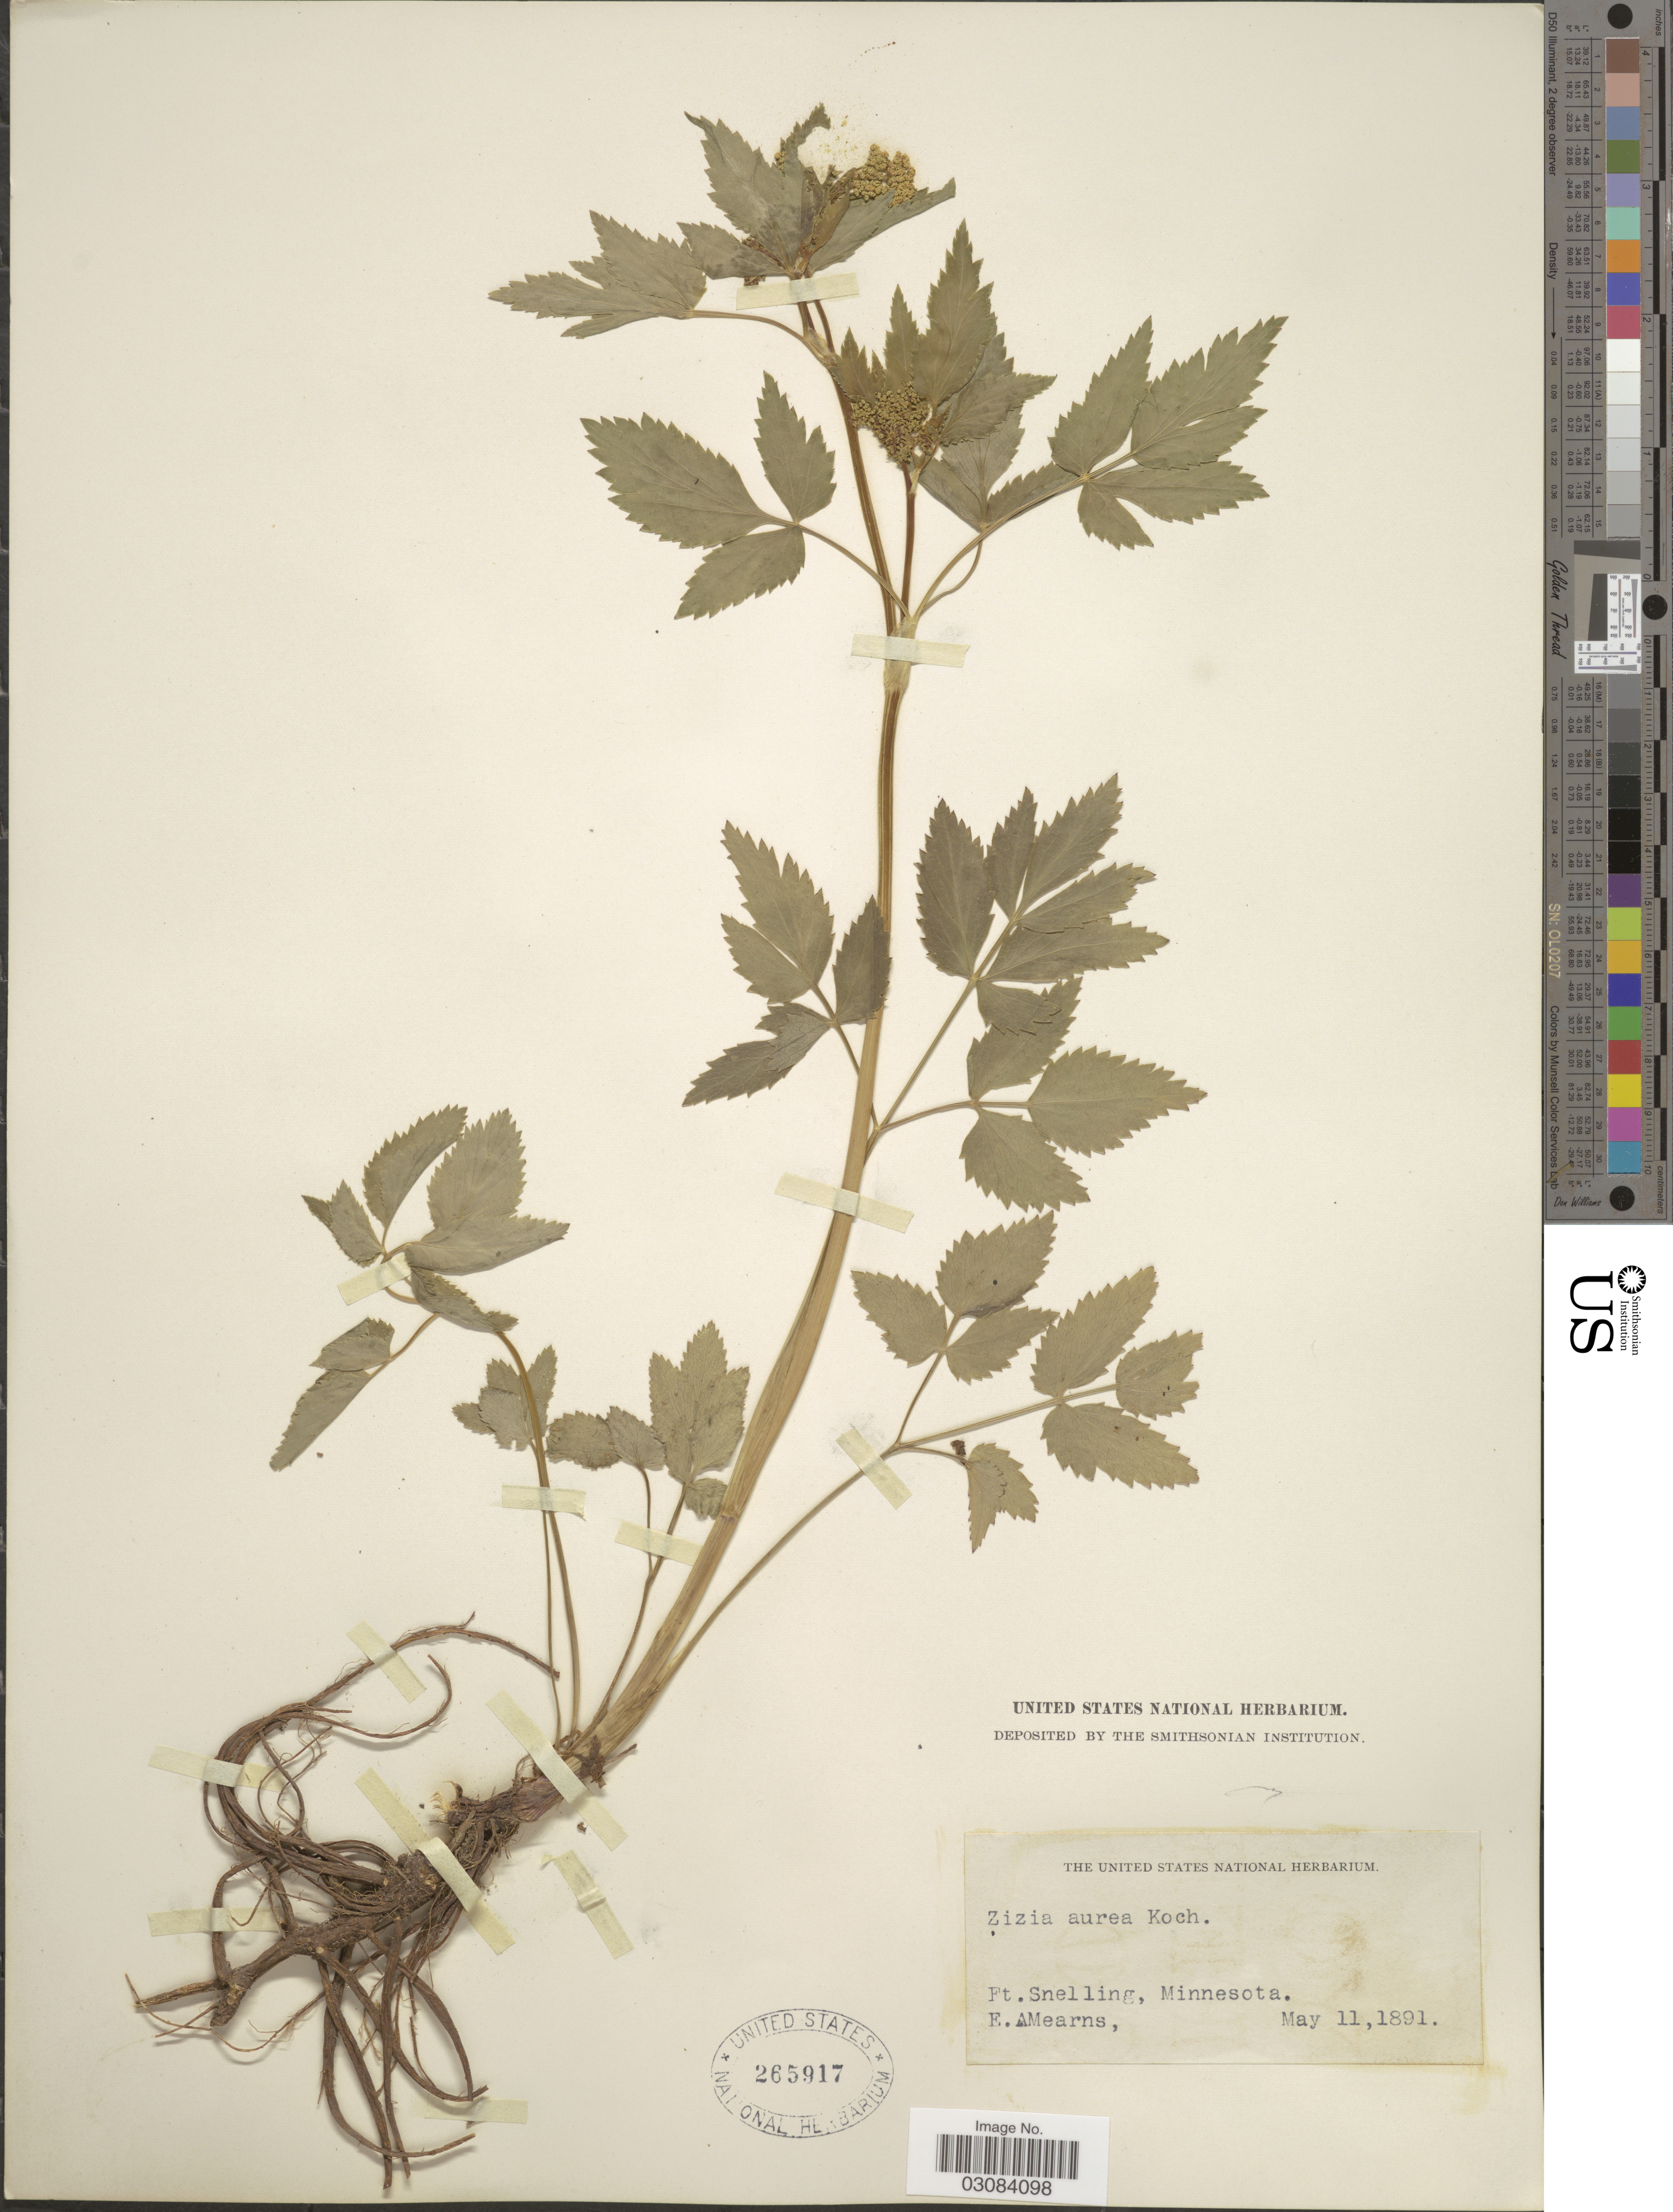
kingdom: Plantae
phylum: Tracheophyta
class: Magnoliopsida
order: Apiales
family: Apiaceae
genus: Zizia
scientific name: Zizia aurea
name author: (L.) Koch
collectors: E. A. Mearns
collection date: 1891-05-11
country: United States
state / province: Minnesota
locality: Ft. Snelling.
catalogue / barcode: US 265917